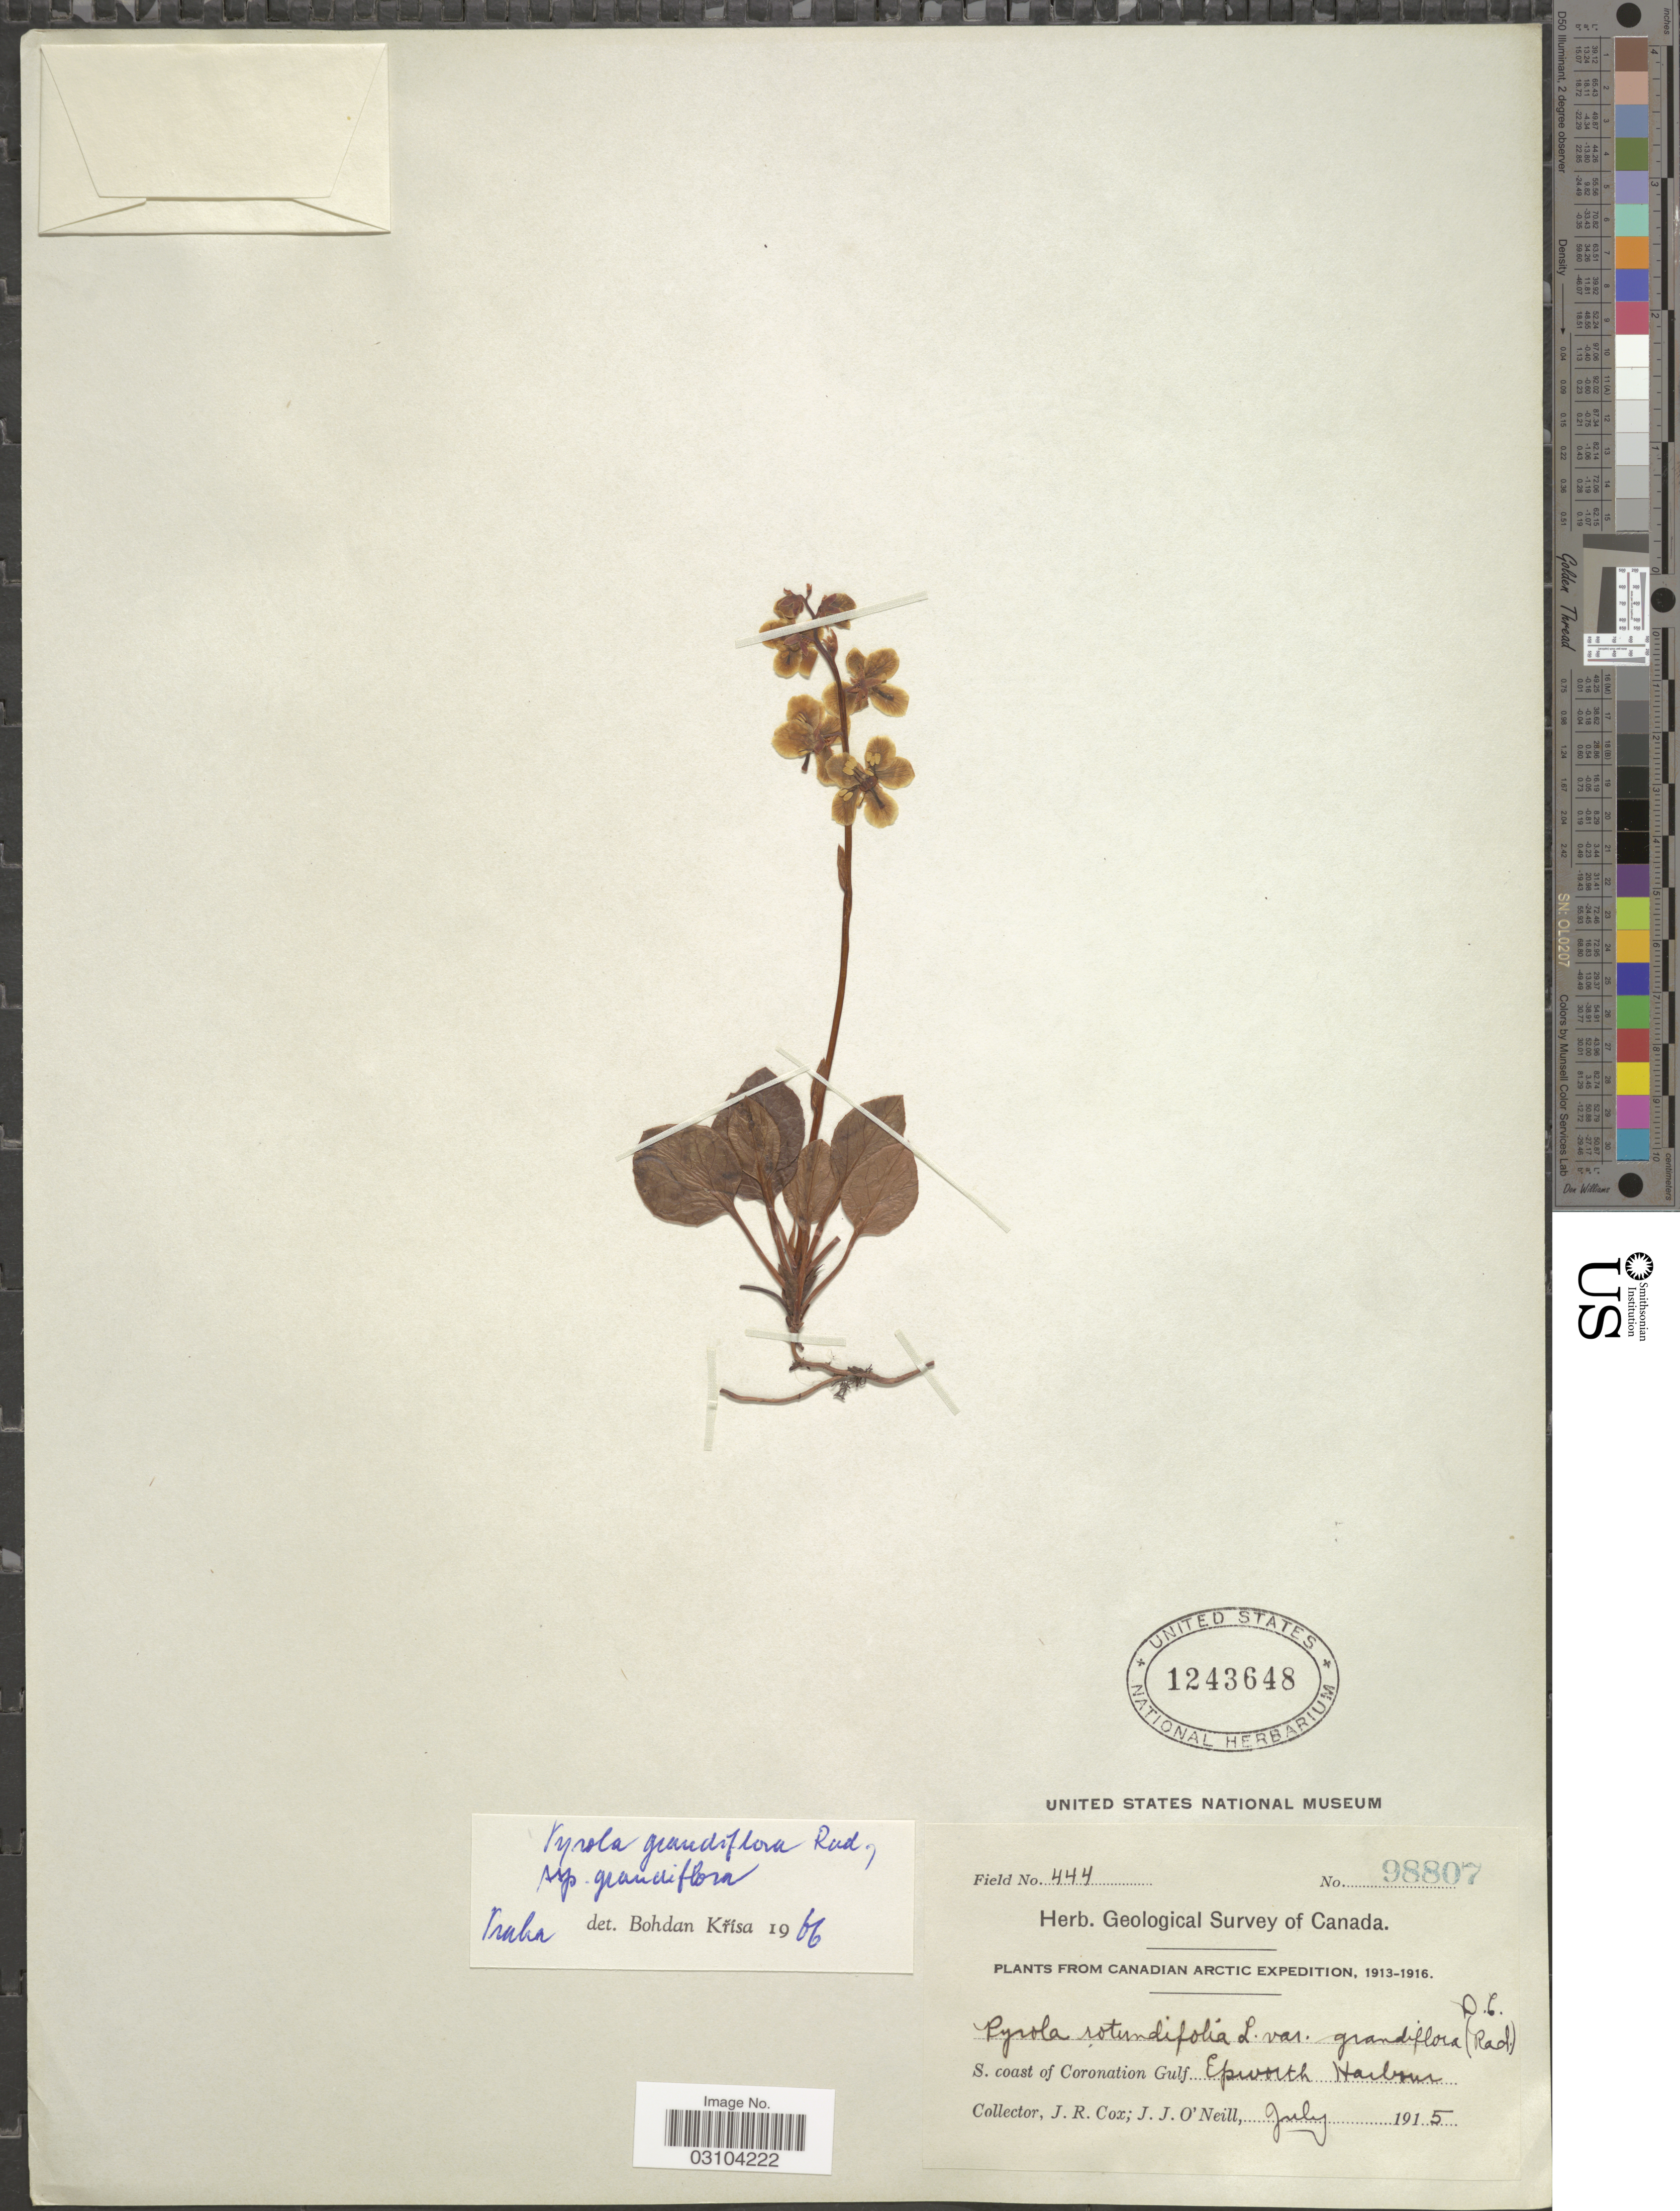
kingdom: Plantae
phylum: Tracheophyta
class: Magnoliopsida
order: Ericales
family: Ericaceae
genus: Pyrola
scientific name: Pyrola grandiflora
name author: Radius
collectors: J. Cox & J. O'Neill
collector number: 98807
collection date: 1915-07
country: Canada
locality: Canadian Arctic. S. coast of Coronation Gulf Epworth Harbour.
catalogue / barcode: US 1243648